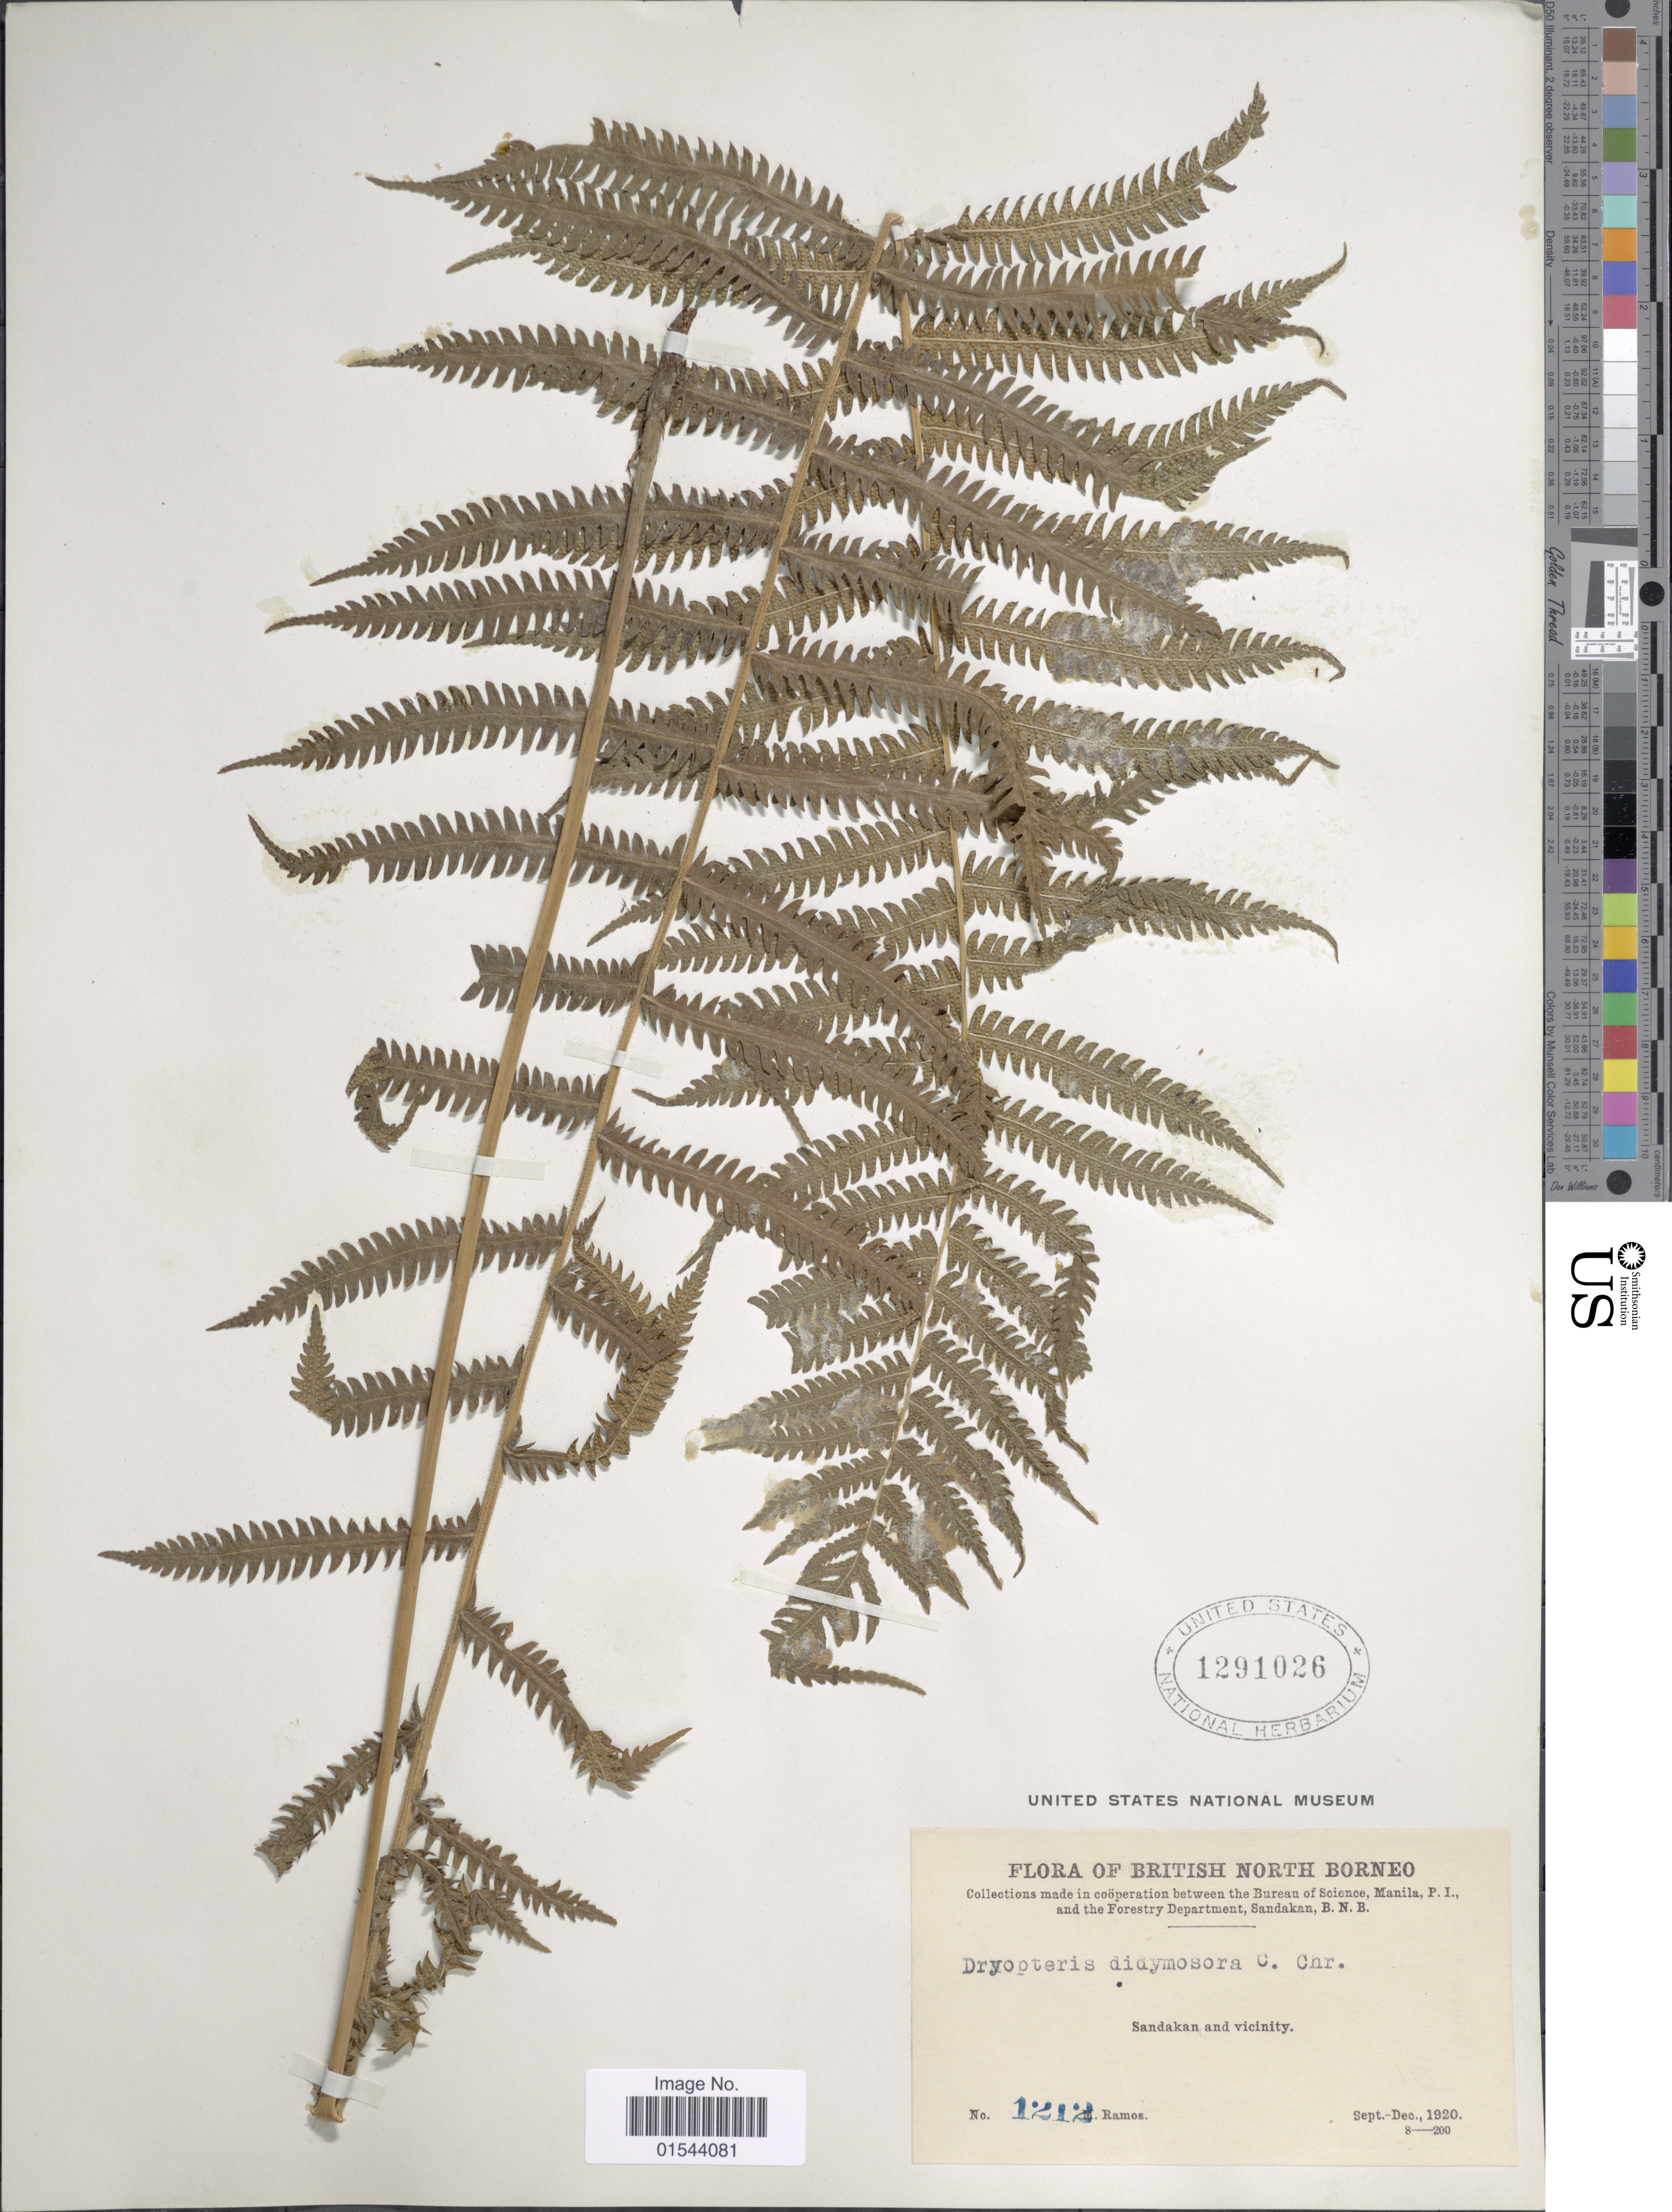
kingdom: Plantae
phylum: Tracheophyta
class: Polypodiopsida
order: Polypodiales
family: Thelypteridaceae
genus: Christella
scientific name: Christella parasitica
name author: (L.) H. Lév.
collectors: M. Ramos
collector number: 1212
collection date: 1920-09/1920-12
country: Malaysia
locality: British North Borneo, Sandakan and vicinity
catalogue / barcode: US 1291026